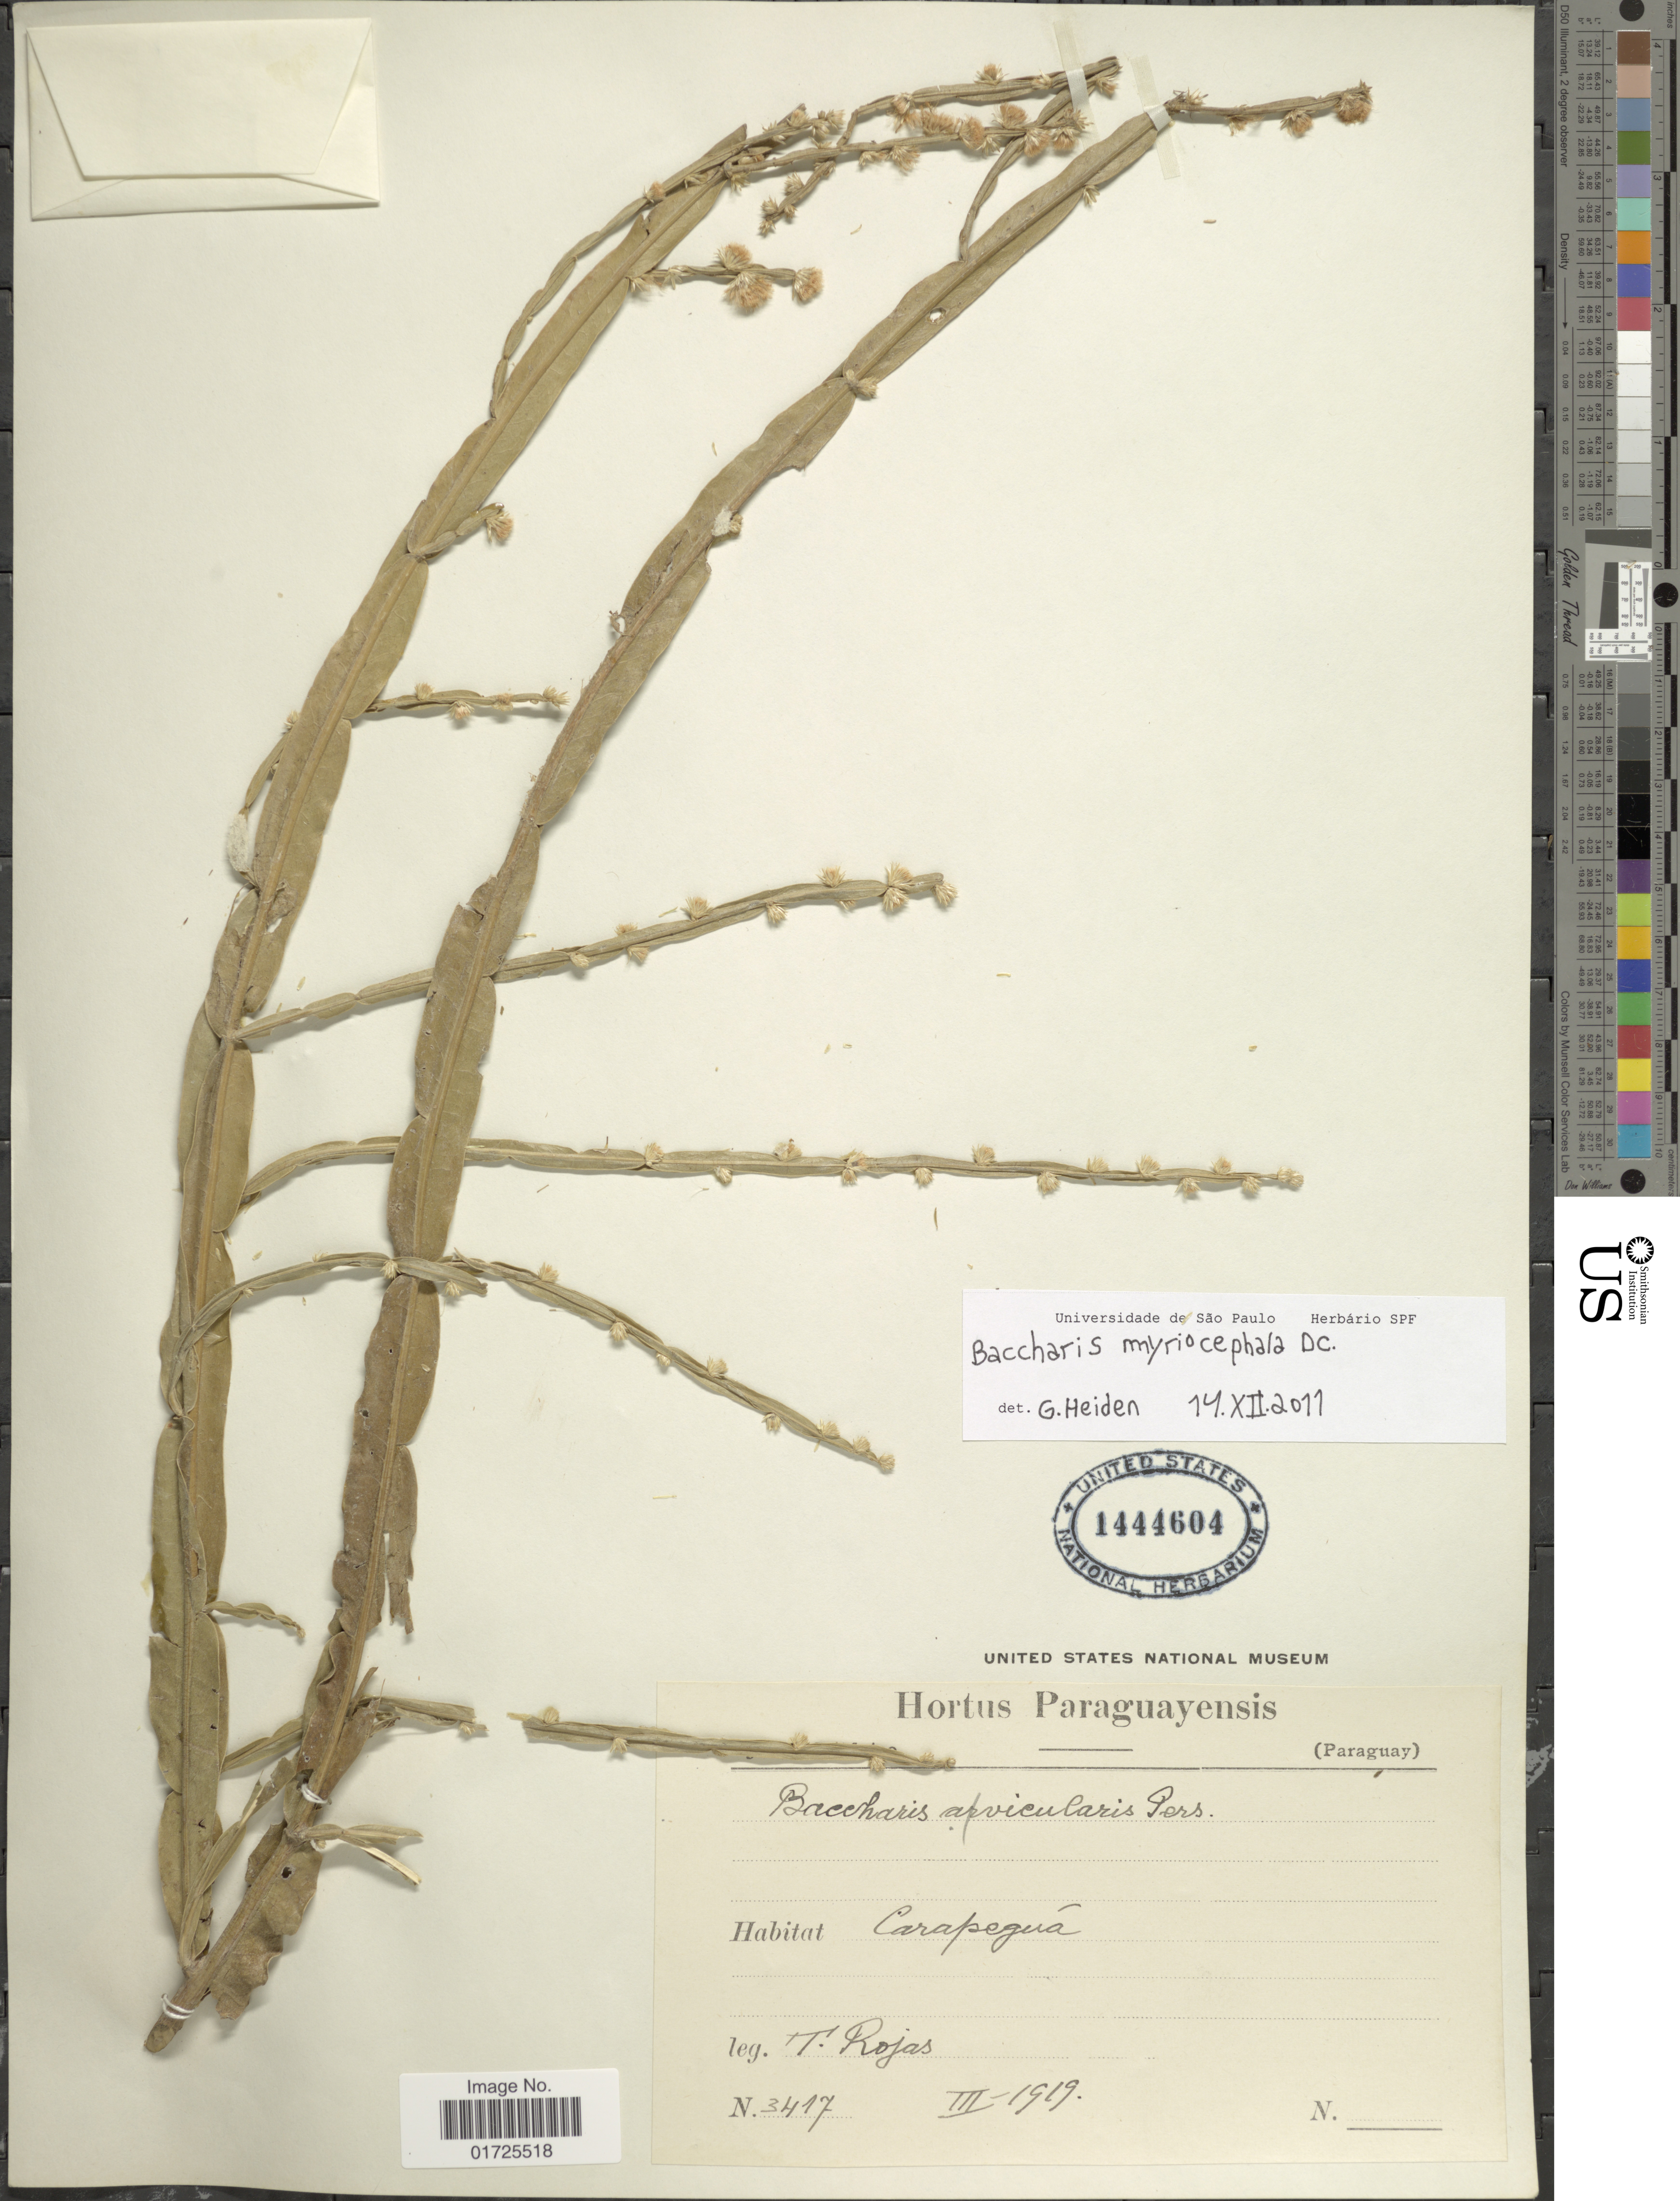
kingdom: Plantae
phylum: Tracheophyta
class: Magnoliopsida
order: Asterales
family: Asteraceae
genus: Baccharis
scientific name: Baccharis myriocephala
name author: DC.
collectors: T. Rojas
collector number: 3417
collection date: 1919-03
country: Paraguay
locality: Carapeguá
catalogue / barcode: US 1444604